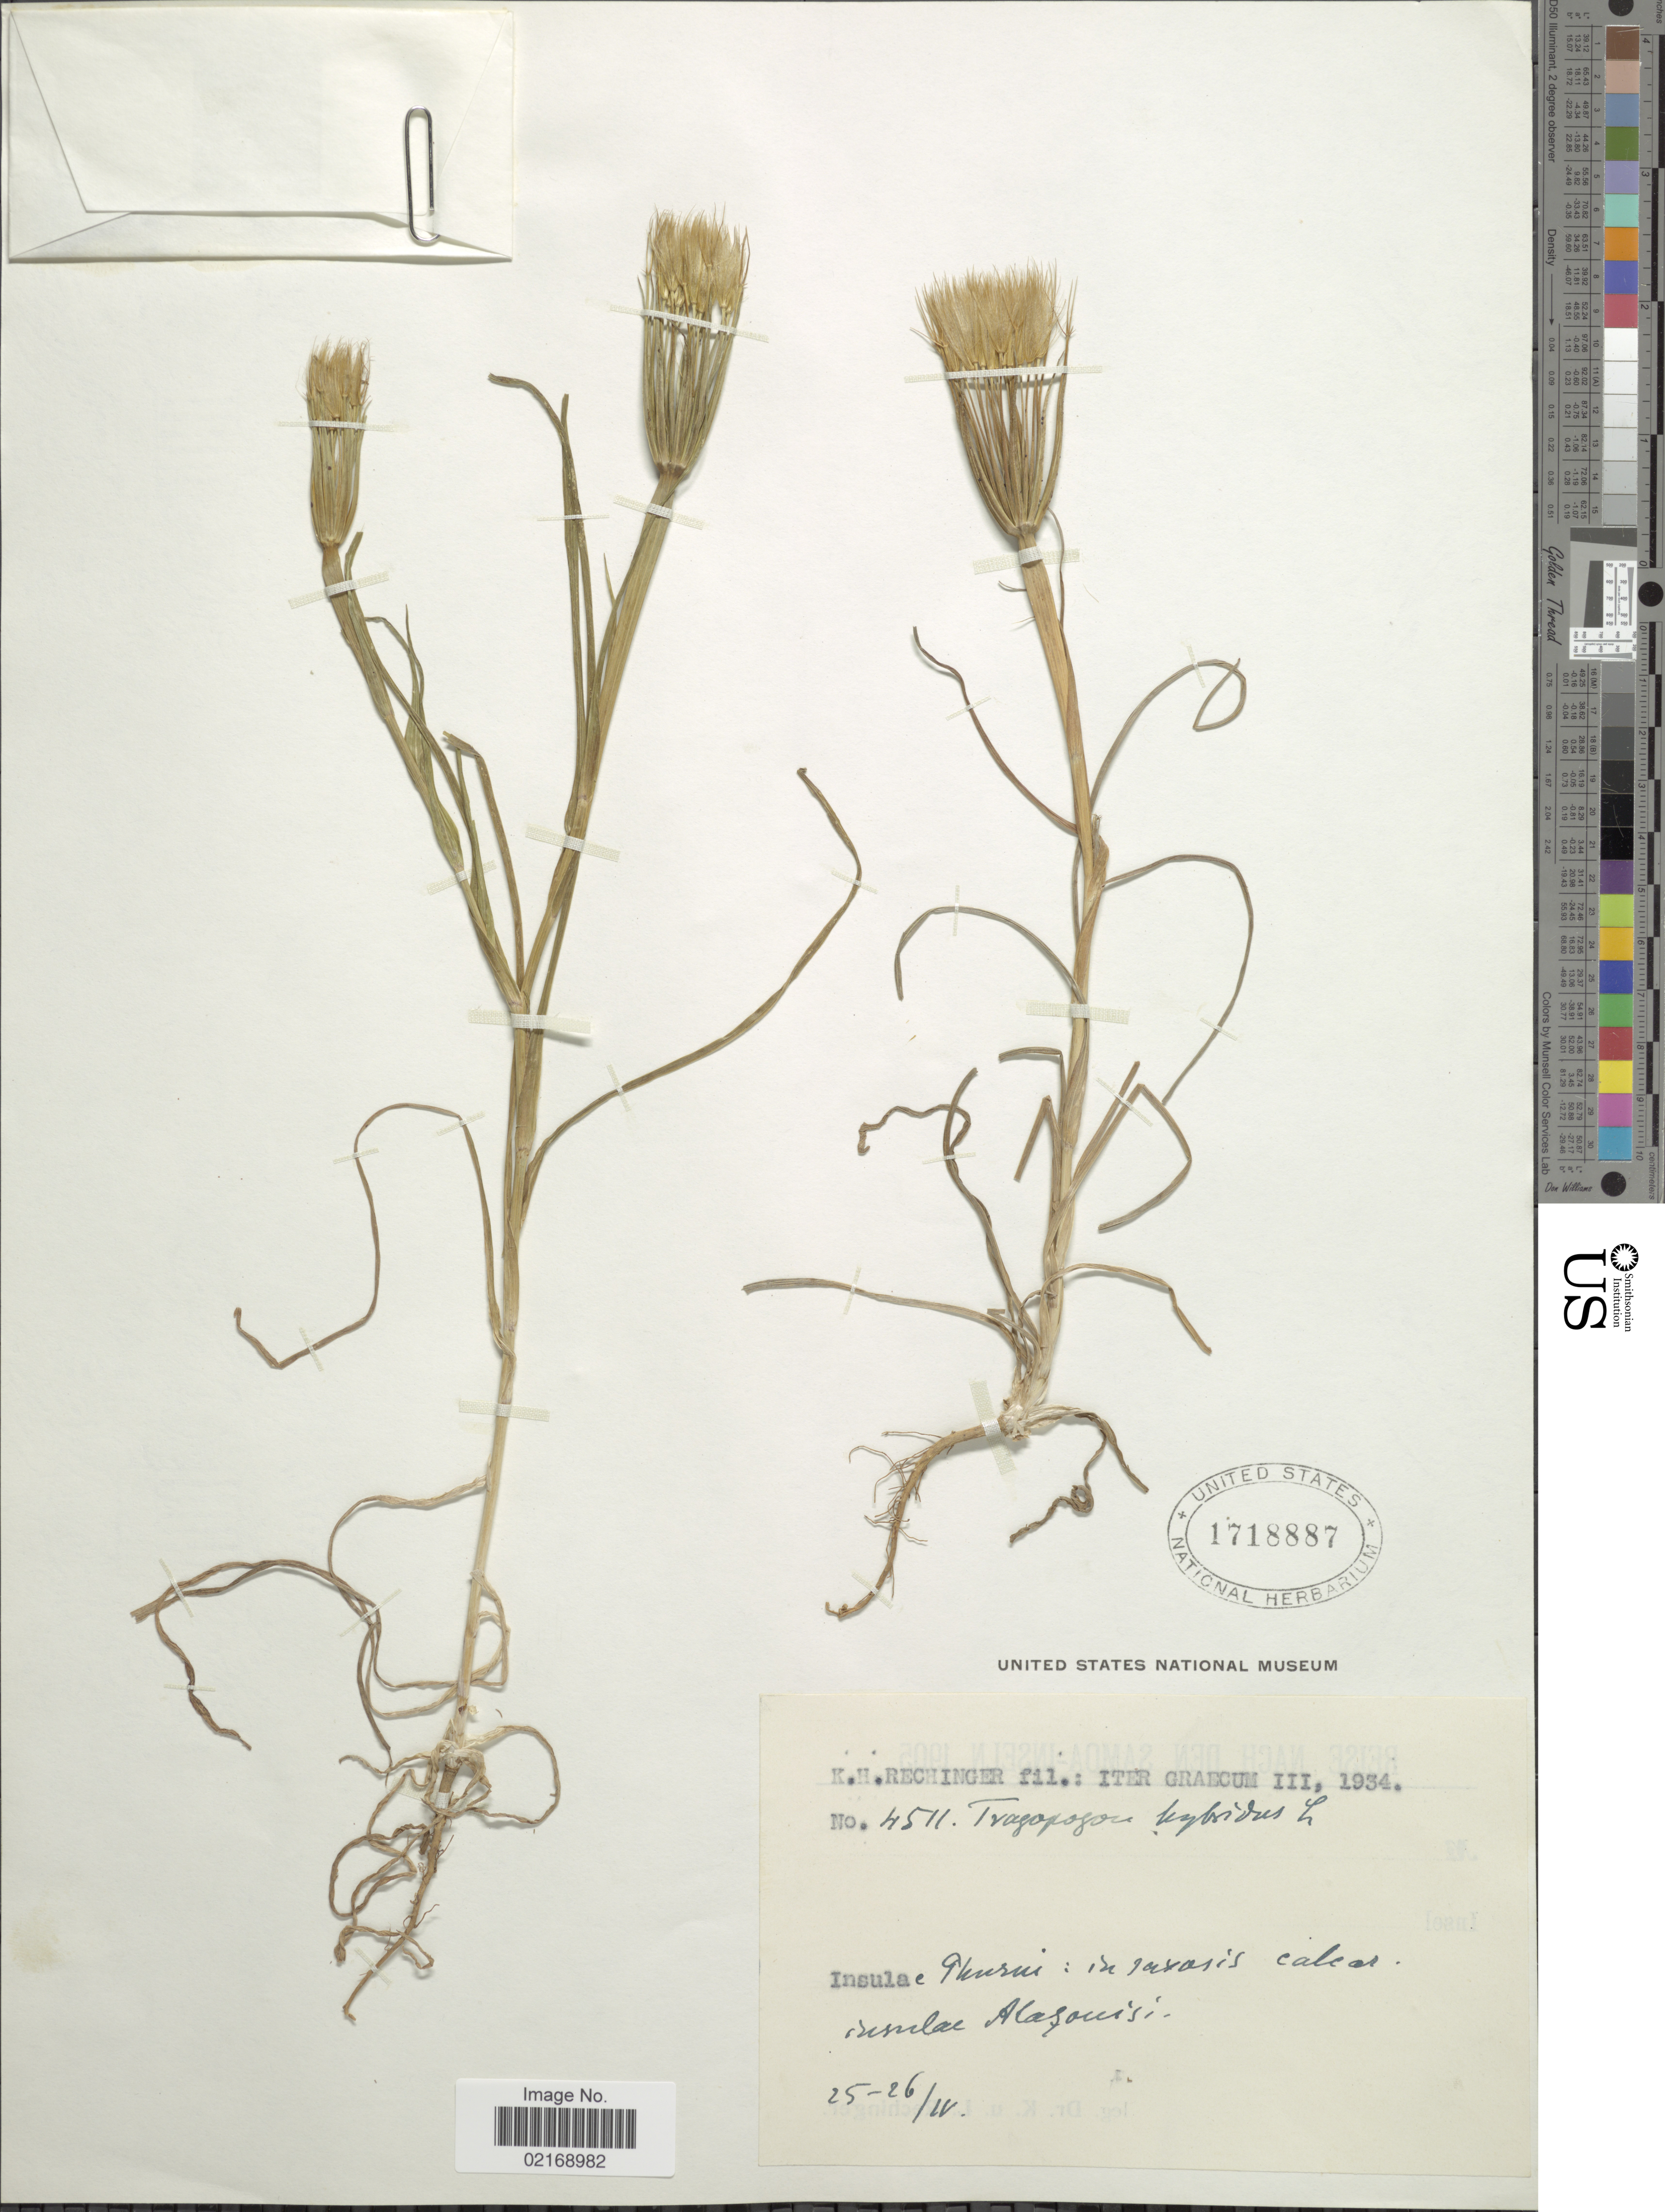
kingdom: Plantae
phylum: Tracheophyta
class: Magnoliopsida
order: Asterales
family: Asteraceae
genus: Geropogon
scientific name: Geropogon hybridus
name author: (L.) Sch. Bip.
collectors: K. H. Rechinger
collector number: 4511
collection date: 1934-04-25/1934-04-26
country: Greece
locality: Insulae Phurni: insulae Alazonisi.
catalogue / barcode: US 1718887